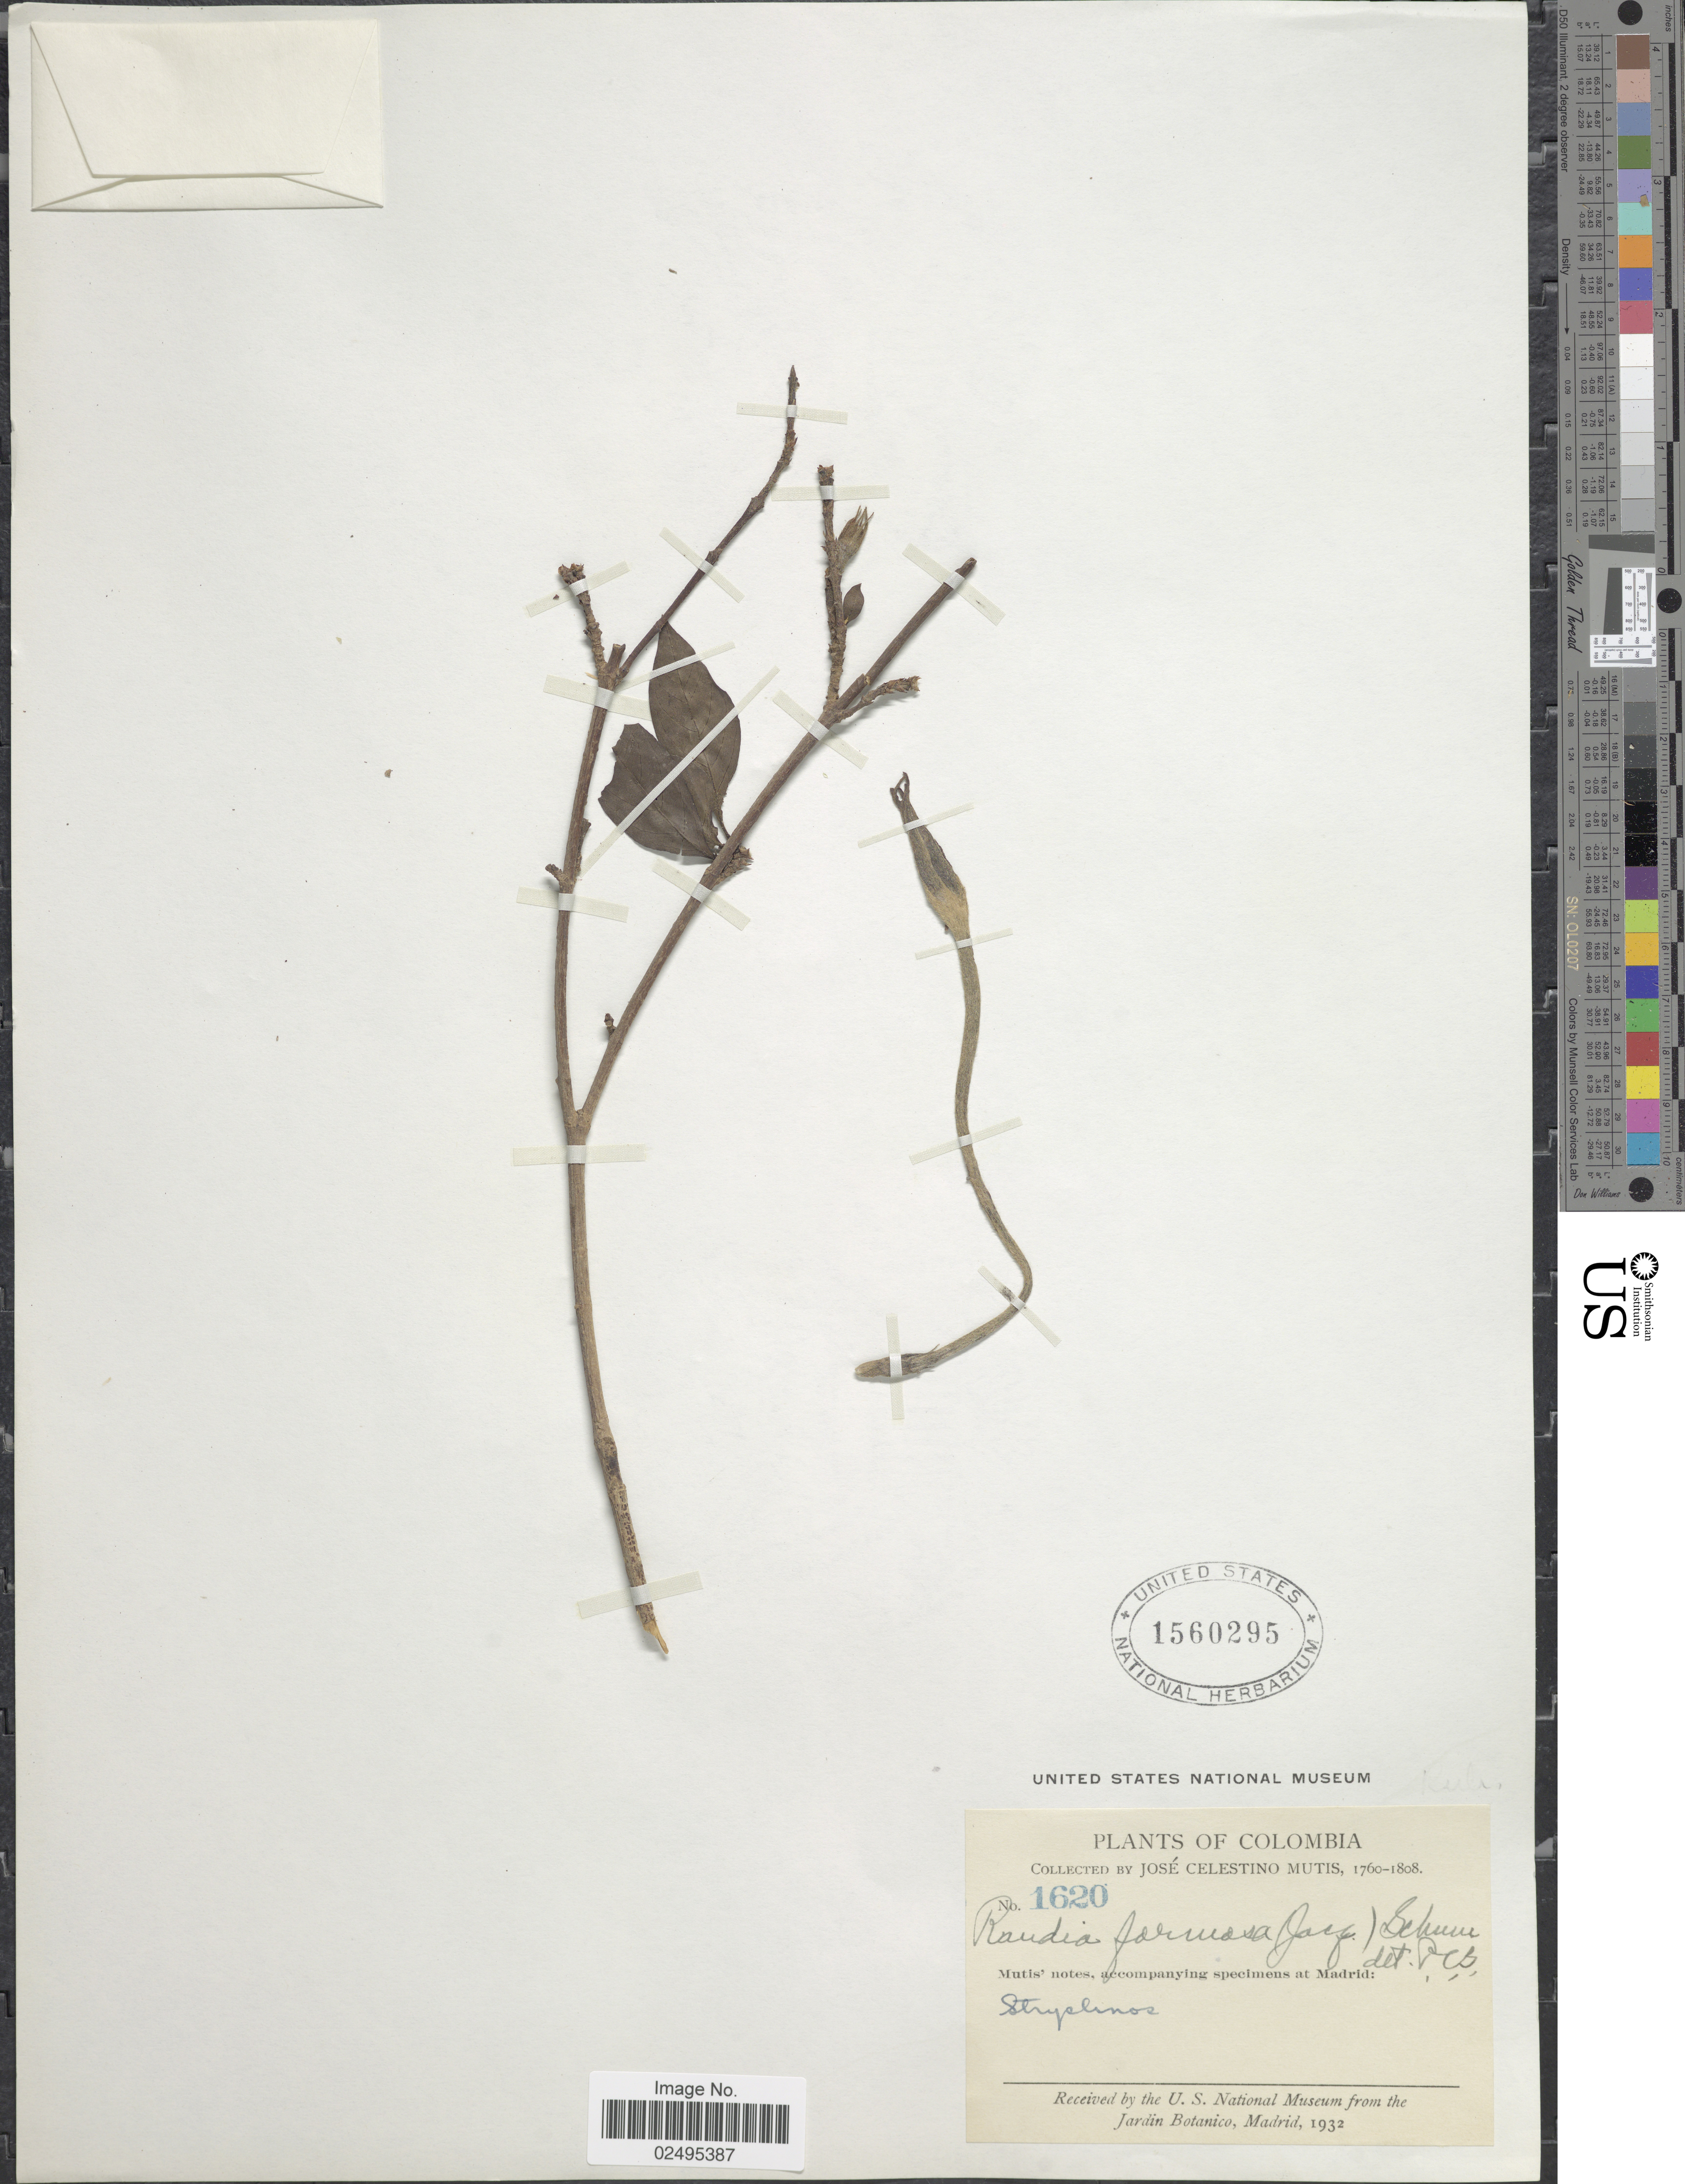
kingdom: Plantae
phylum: Tracheophyta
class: Magnoliopsida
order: Gentianales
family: Rubiaceae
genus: Rosenbergiodendron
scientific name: Rosenbergiodendron formosum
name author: (Jacq.) Fagerl.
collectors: J. C. B. Mutis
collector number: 1620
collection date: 1760/1808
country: Colombia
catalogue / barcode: US 1560295